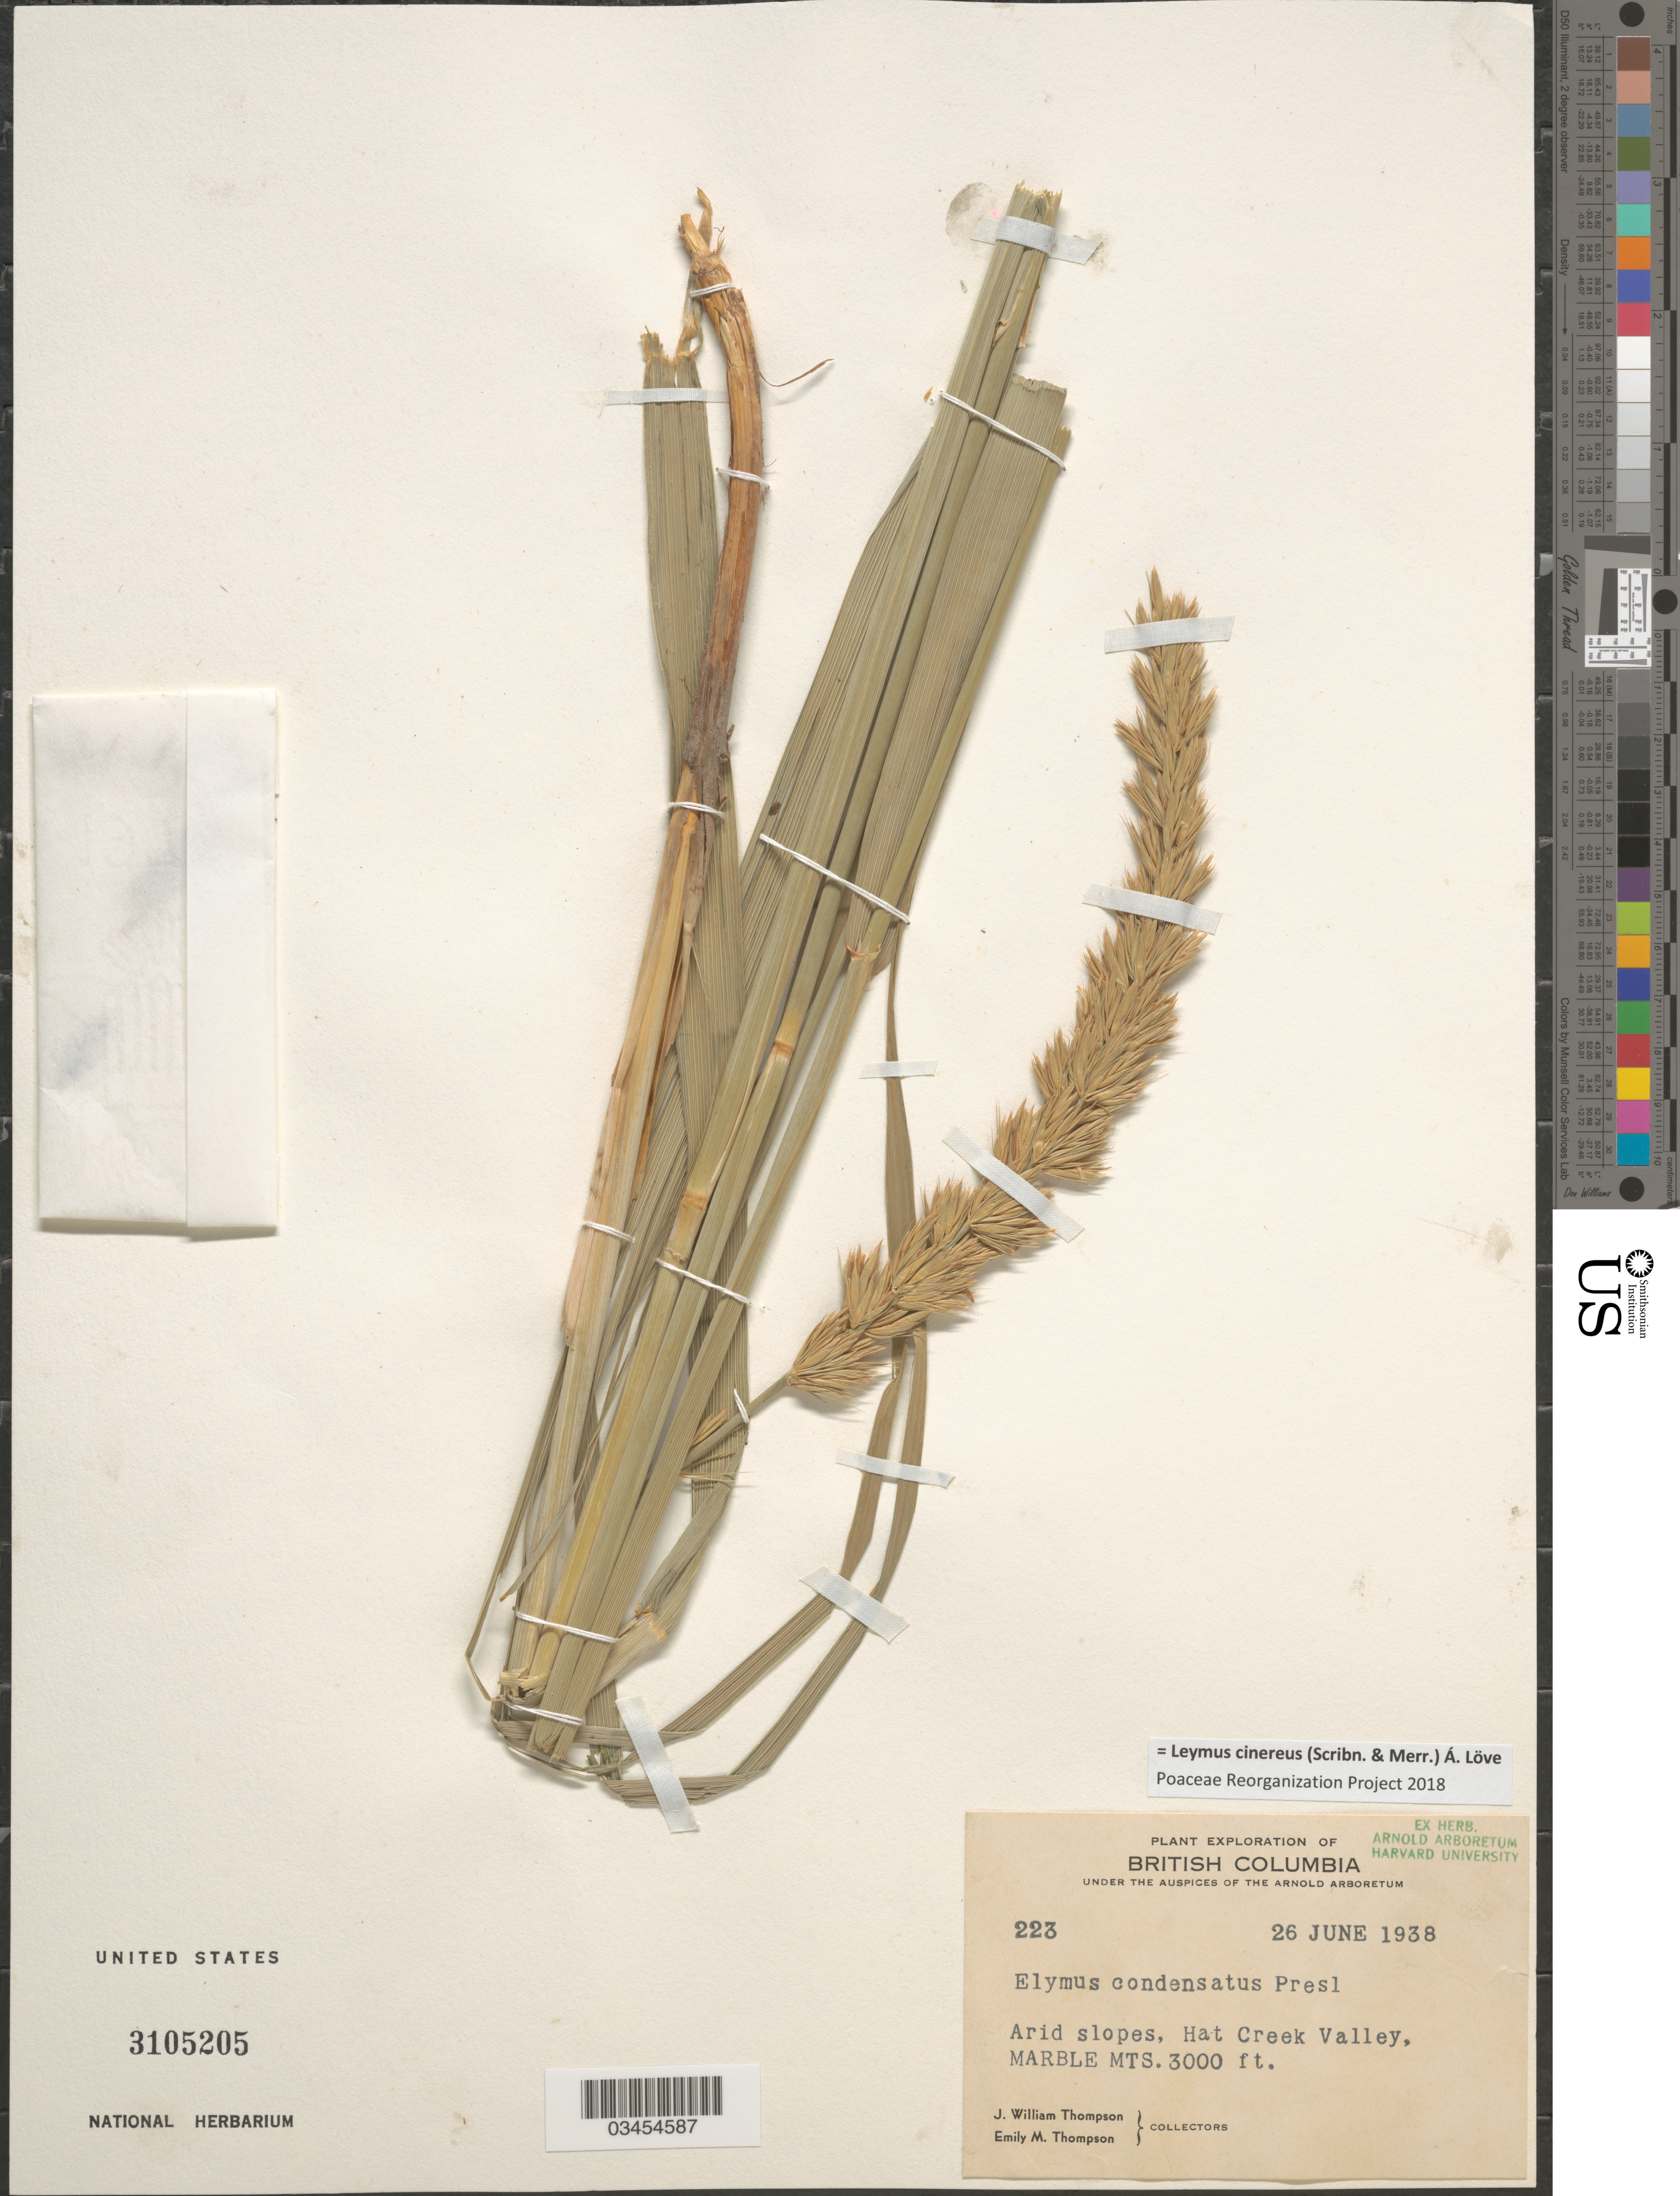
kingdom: Plantae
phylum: Tracheophyta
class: Liliopsida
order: Poales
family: Poaceae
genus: Leymus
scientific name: Leymus cinereus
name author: (Scribn. & Merr.) Á. Löve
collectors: J. W. Thompson & E. M. Thompson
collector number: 223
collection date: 1938-06-26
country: Canada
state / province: British Columbia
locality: Exploration of British Columbia. Arid slopes, Hat Creek Valley, Marble Mts.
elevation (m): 914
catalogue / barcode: US 3105205